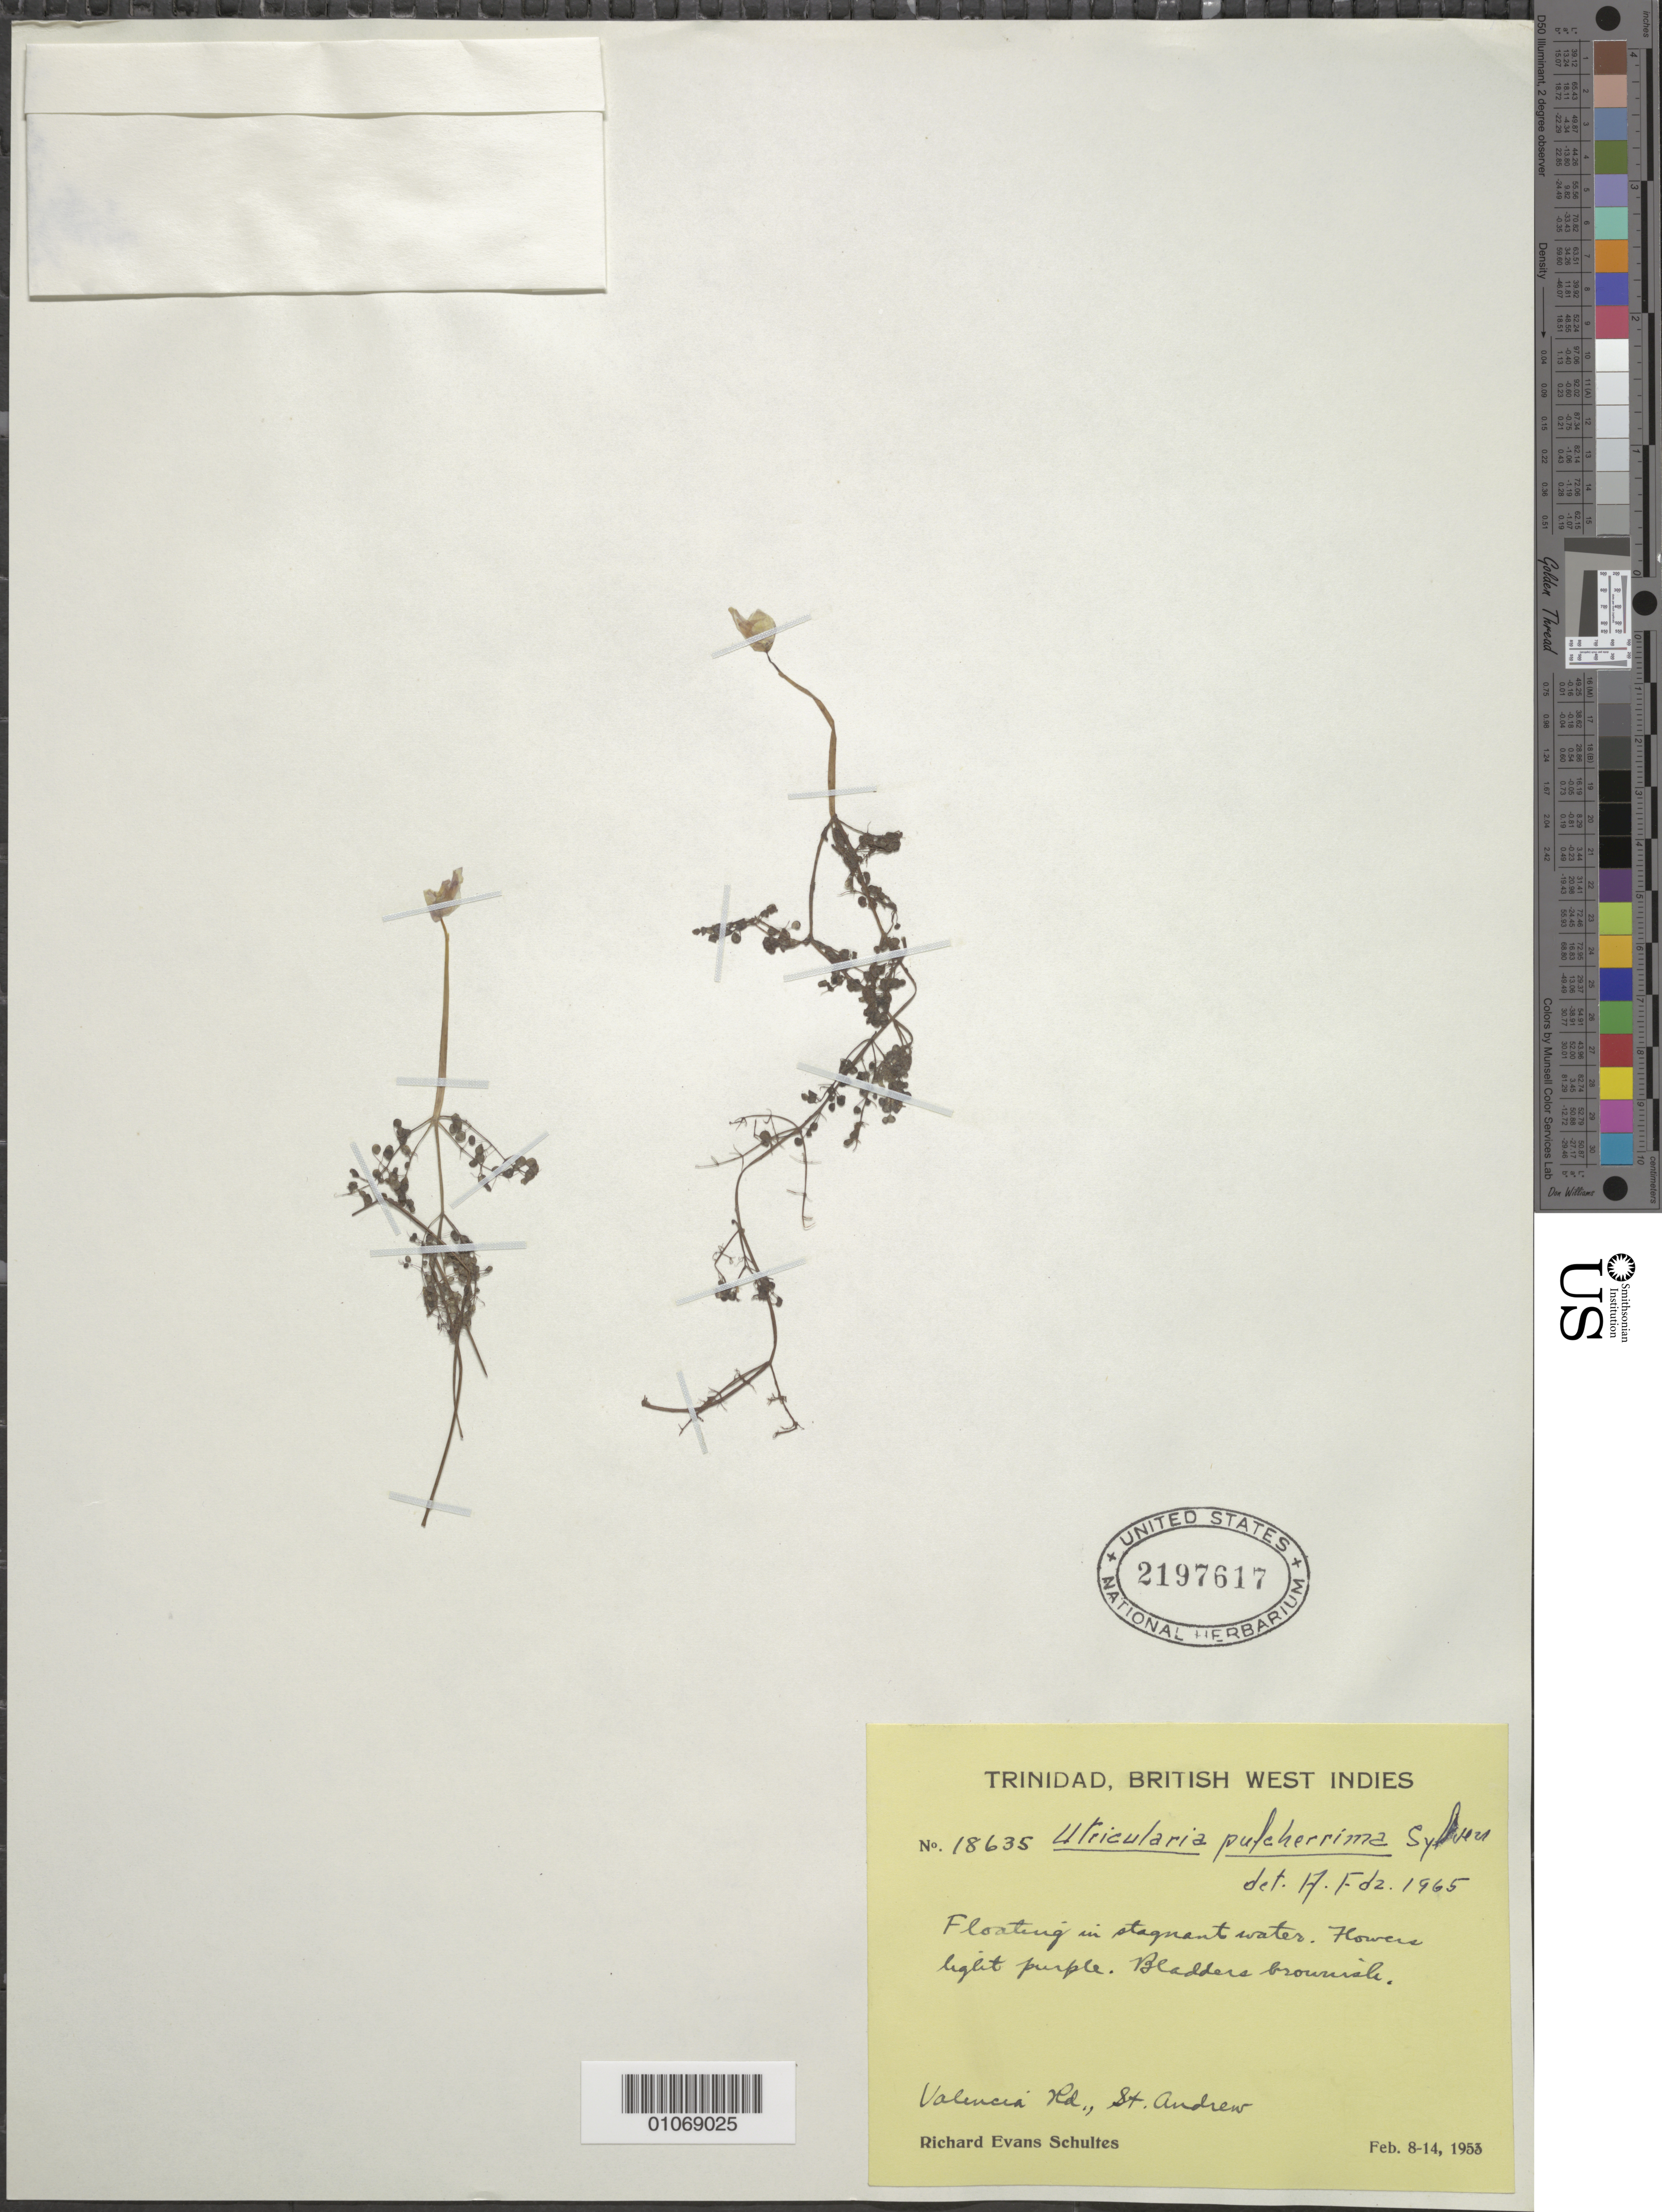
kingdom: Plantae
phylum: Tracheophyta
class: Magnoliopsida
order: Lamiales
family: Lentibulariaceae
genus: Utricularia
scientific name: Utricularia pulcherrima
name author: Sylvén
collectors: R. E. Schultes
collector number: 18635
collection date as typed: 08 Feb 1953 to 14 Feb 1953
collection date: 1953-02-08/1953-02-14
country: Trinidad and Tobago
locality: Valencia Road, St. Andrew. Floating in stagnant water.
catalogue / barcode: US 2197617